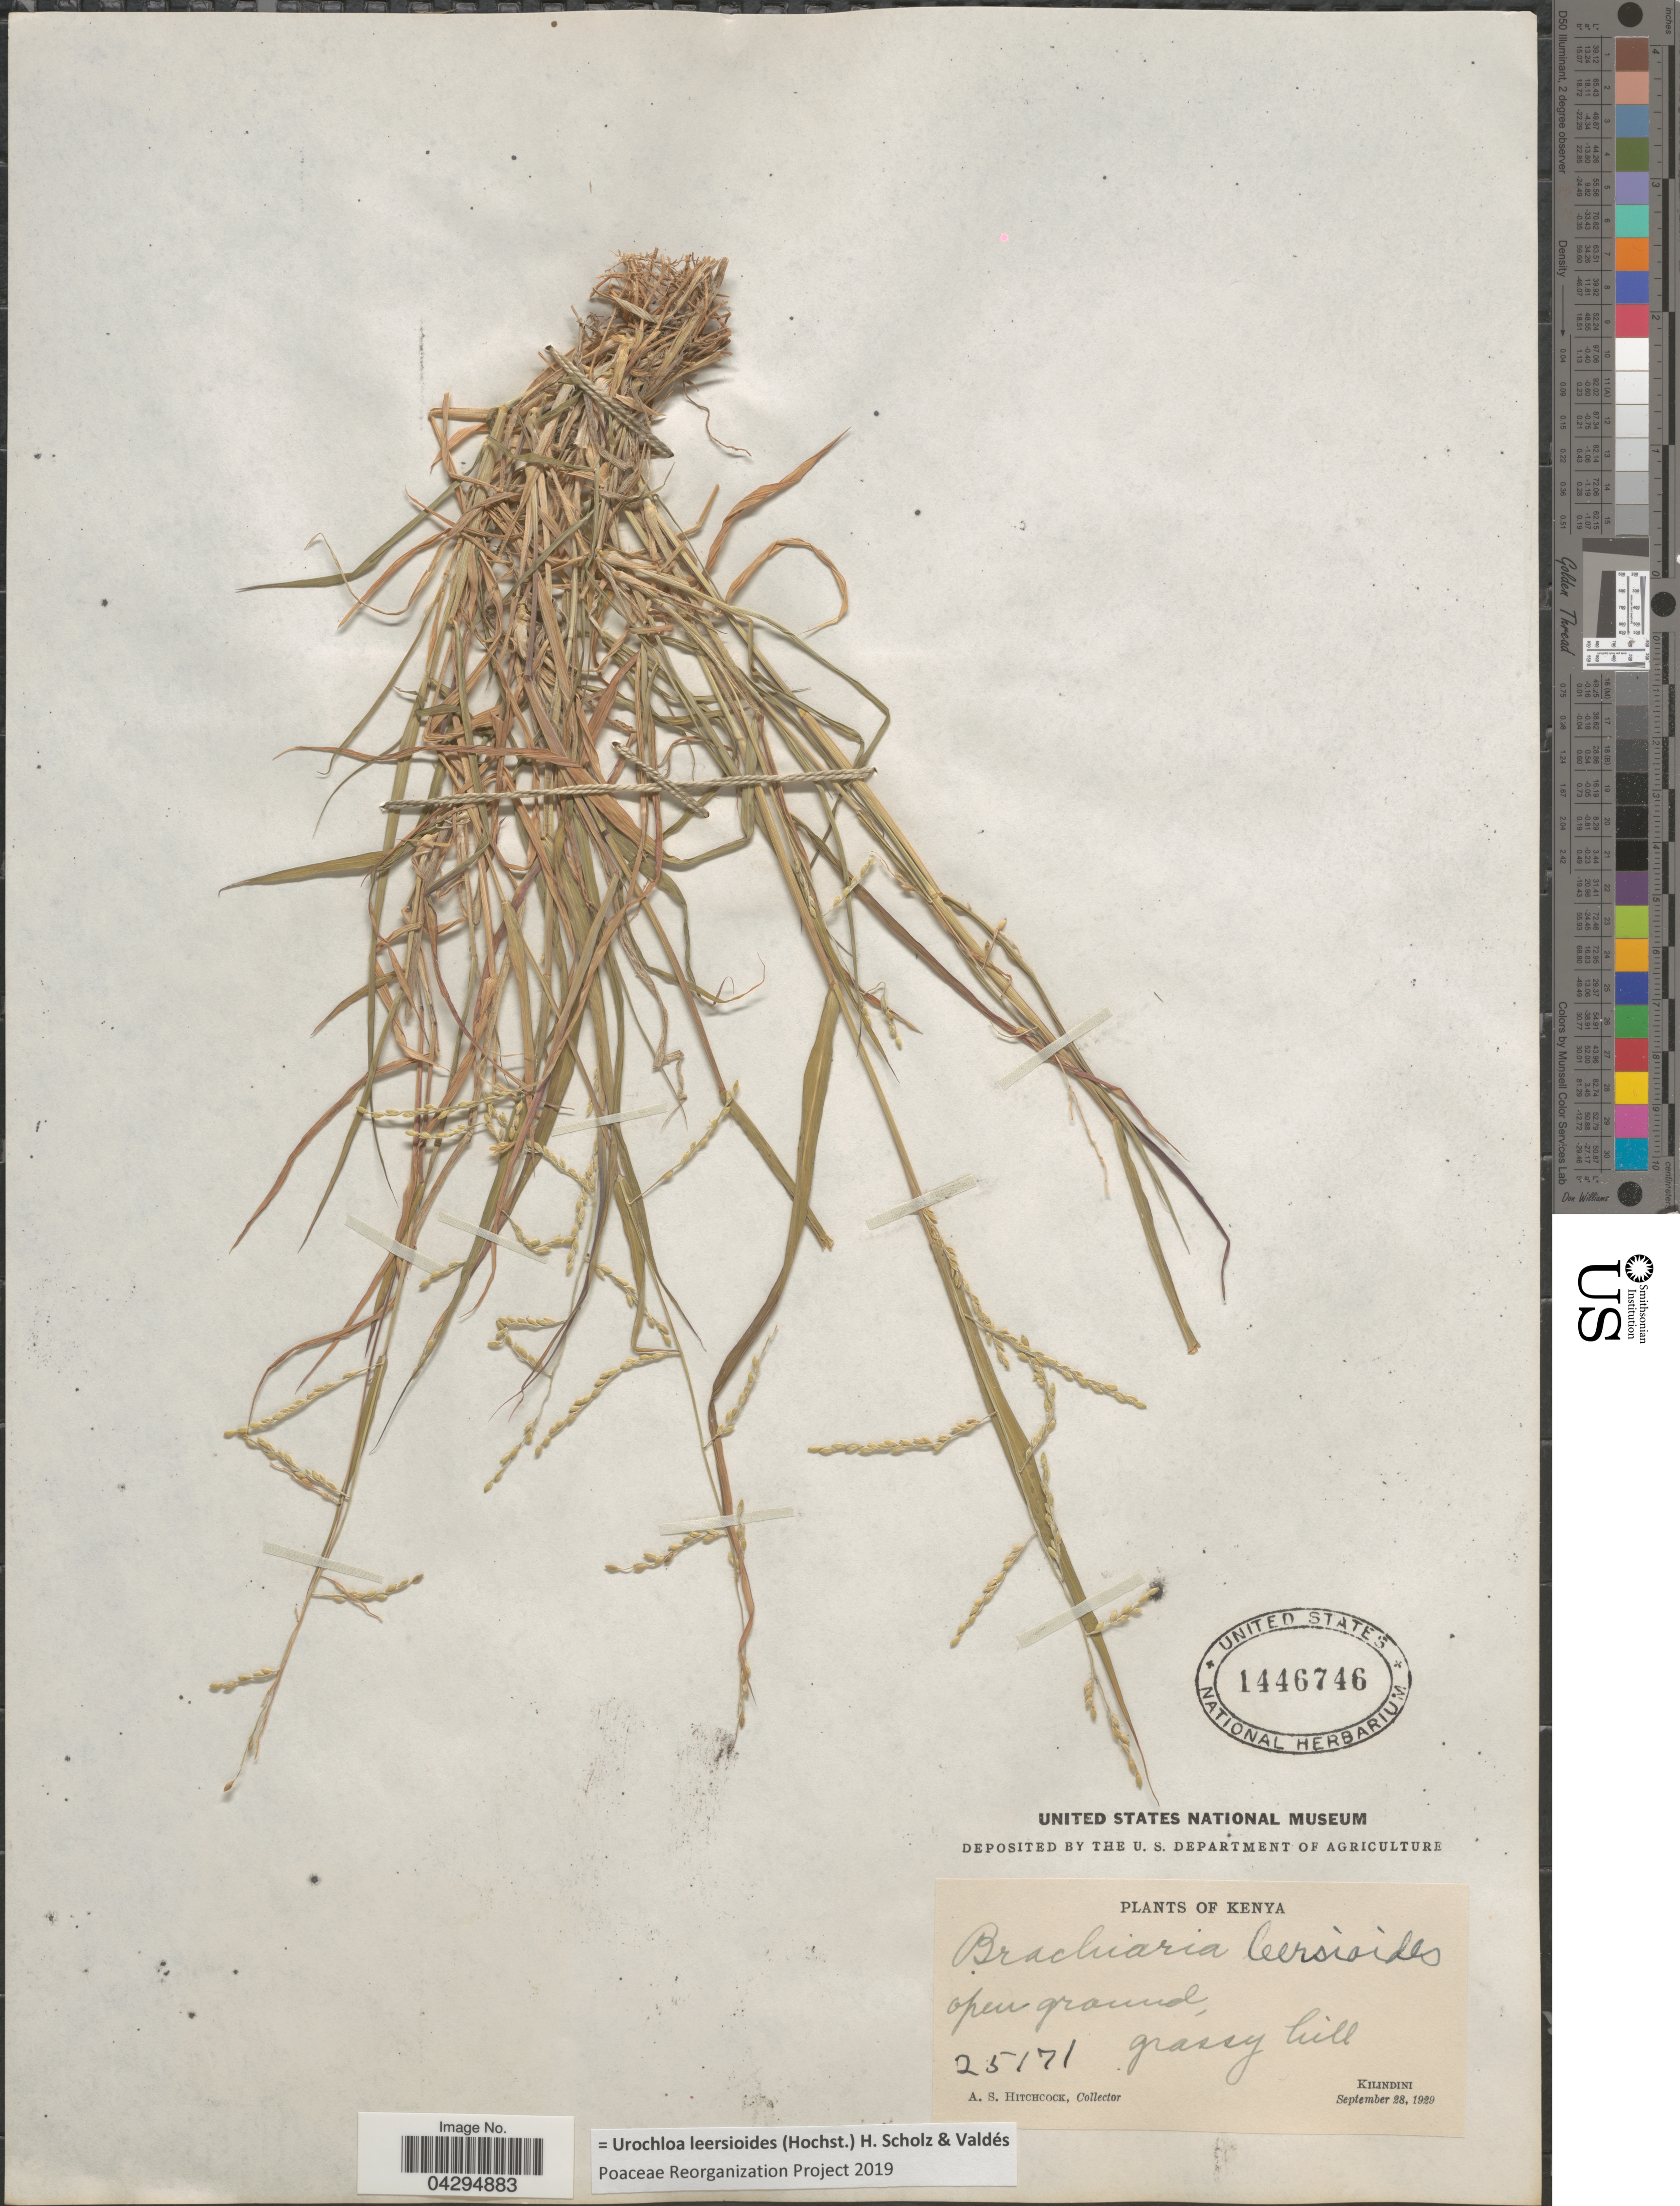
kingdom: Plantae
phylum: Tracheophyta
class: Liliopsida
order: Poales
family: Poaceae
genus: Urochloa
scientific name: Urochloa leersioides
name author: (Hochst.) H. Scholz & Valdés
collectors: A. S. Hitchcock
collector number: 25171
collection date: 1929-09-28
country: Kenya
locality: Kilindini.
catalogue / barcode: US 1446746